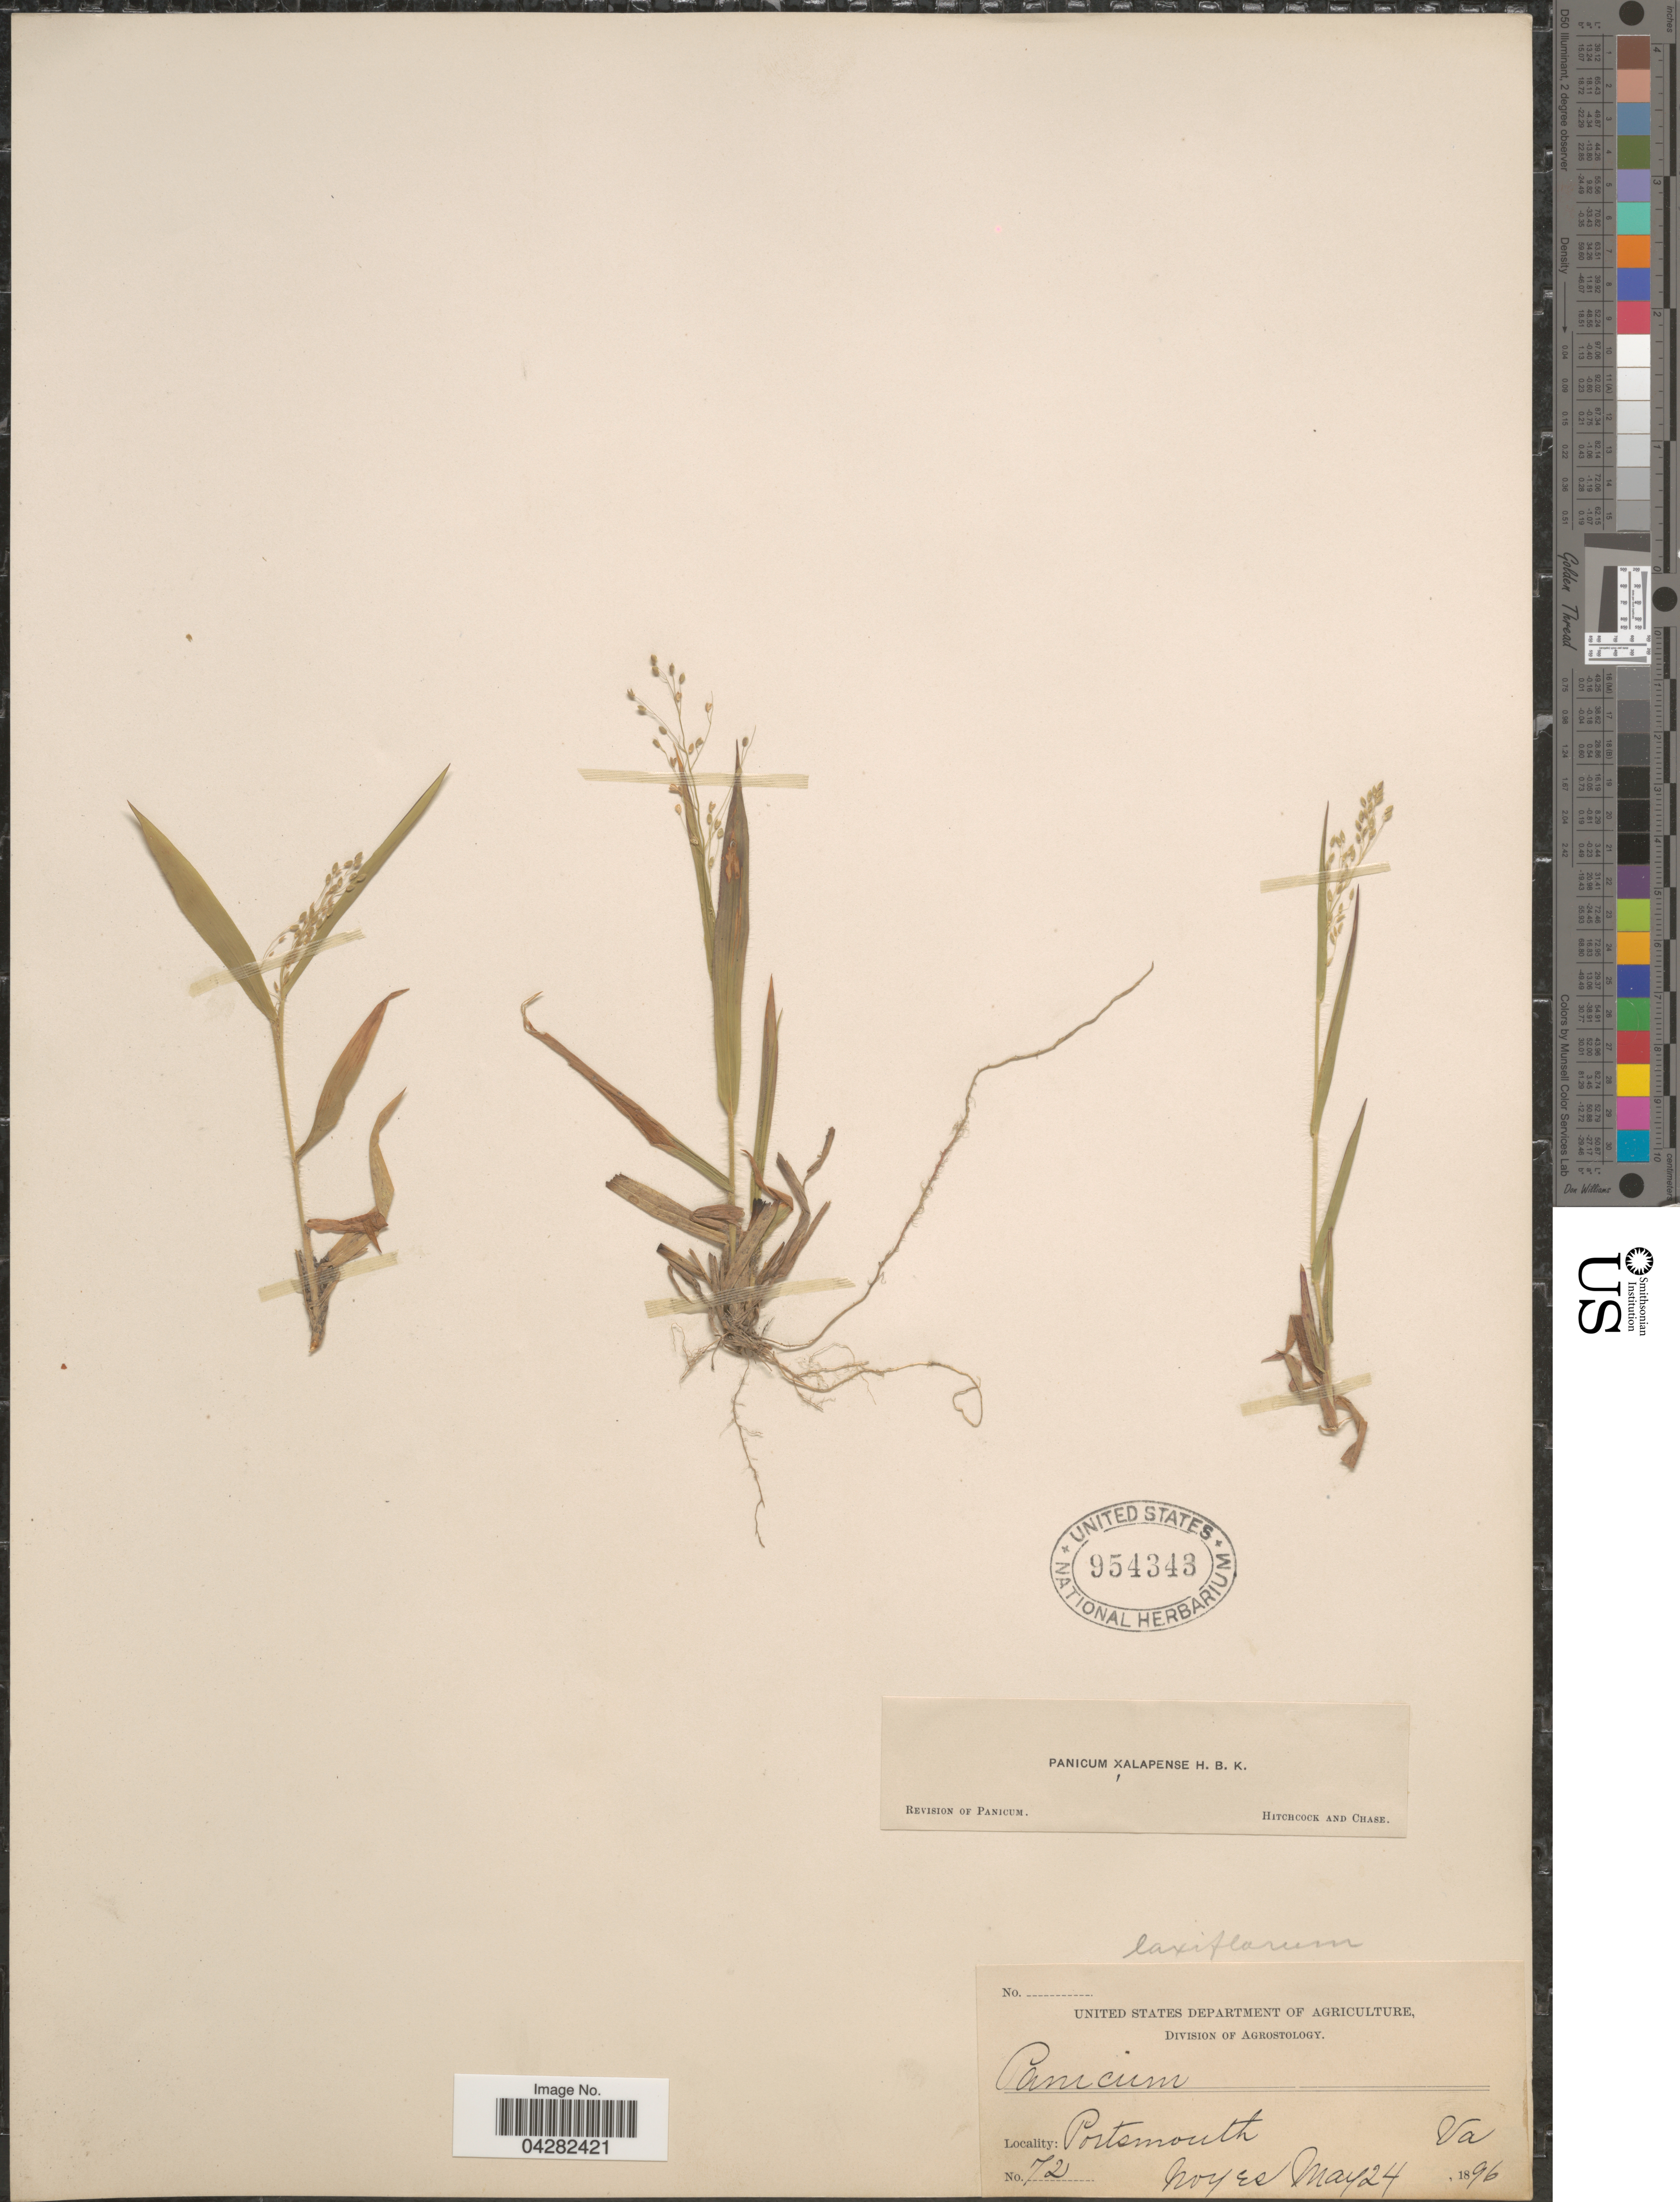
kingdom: Plantae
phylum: Tracheophyta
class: Liliopsida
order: Poales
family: Poaceae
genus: Dichanthelium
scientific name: Dichanthelium laxiflorum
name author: (Lam.) Gould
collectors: Noyes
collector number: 72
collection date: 1896-05-24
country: United States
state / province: Virginia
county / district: City of Portsmouth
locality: Portsmouth.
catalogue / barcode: US 954343